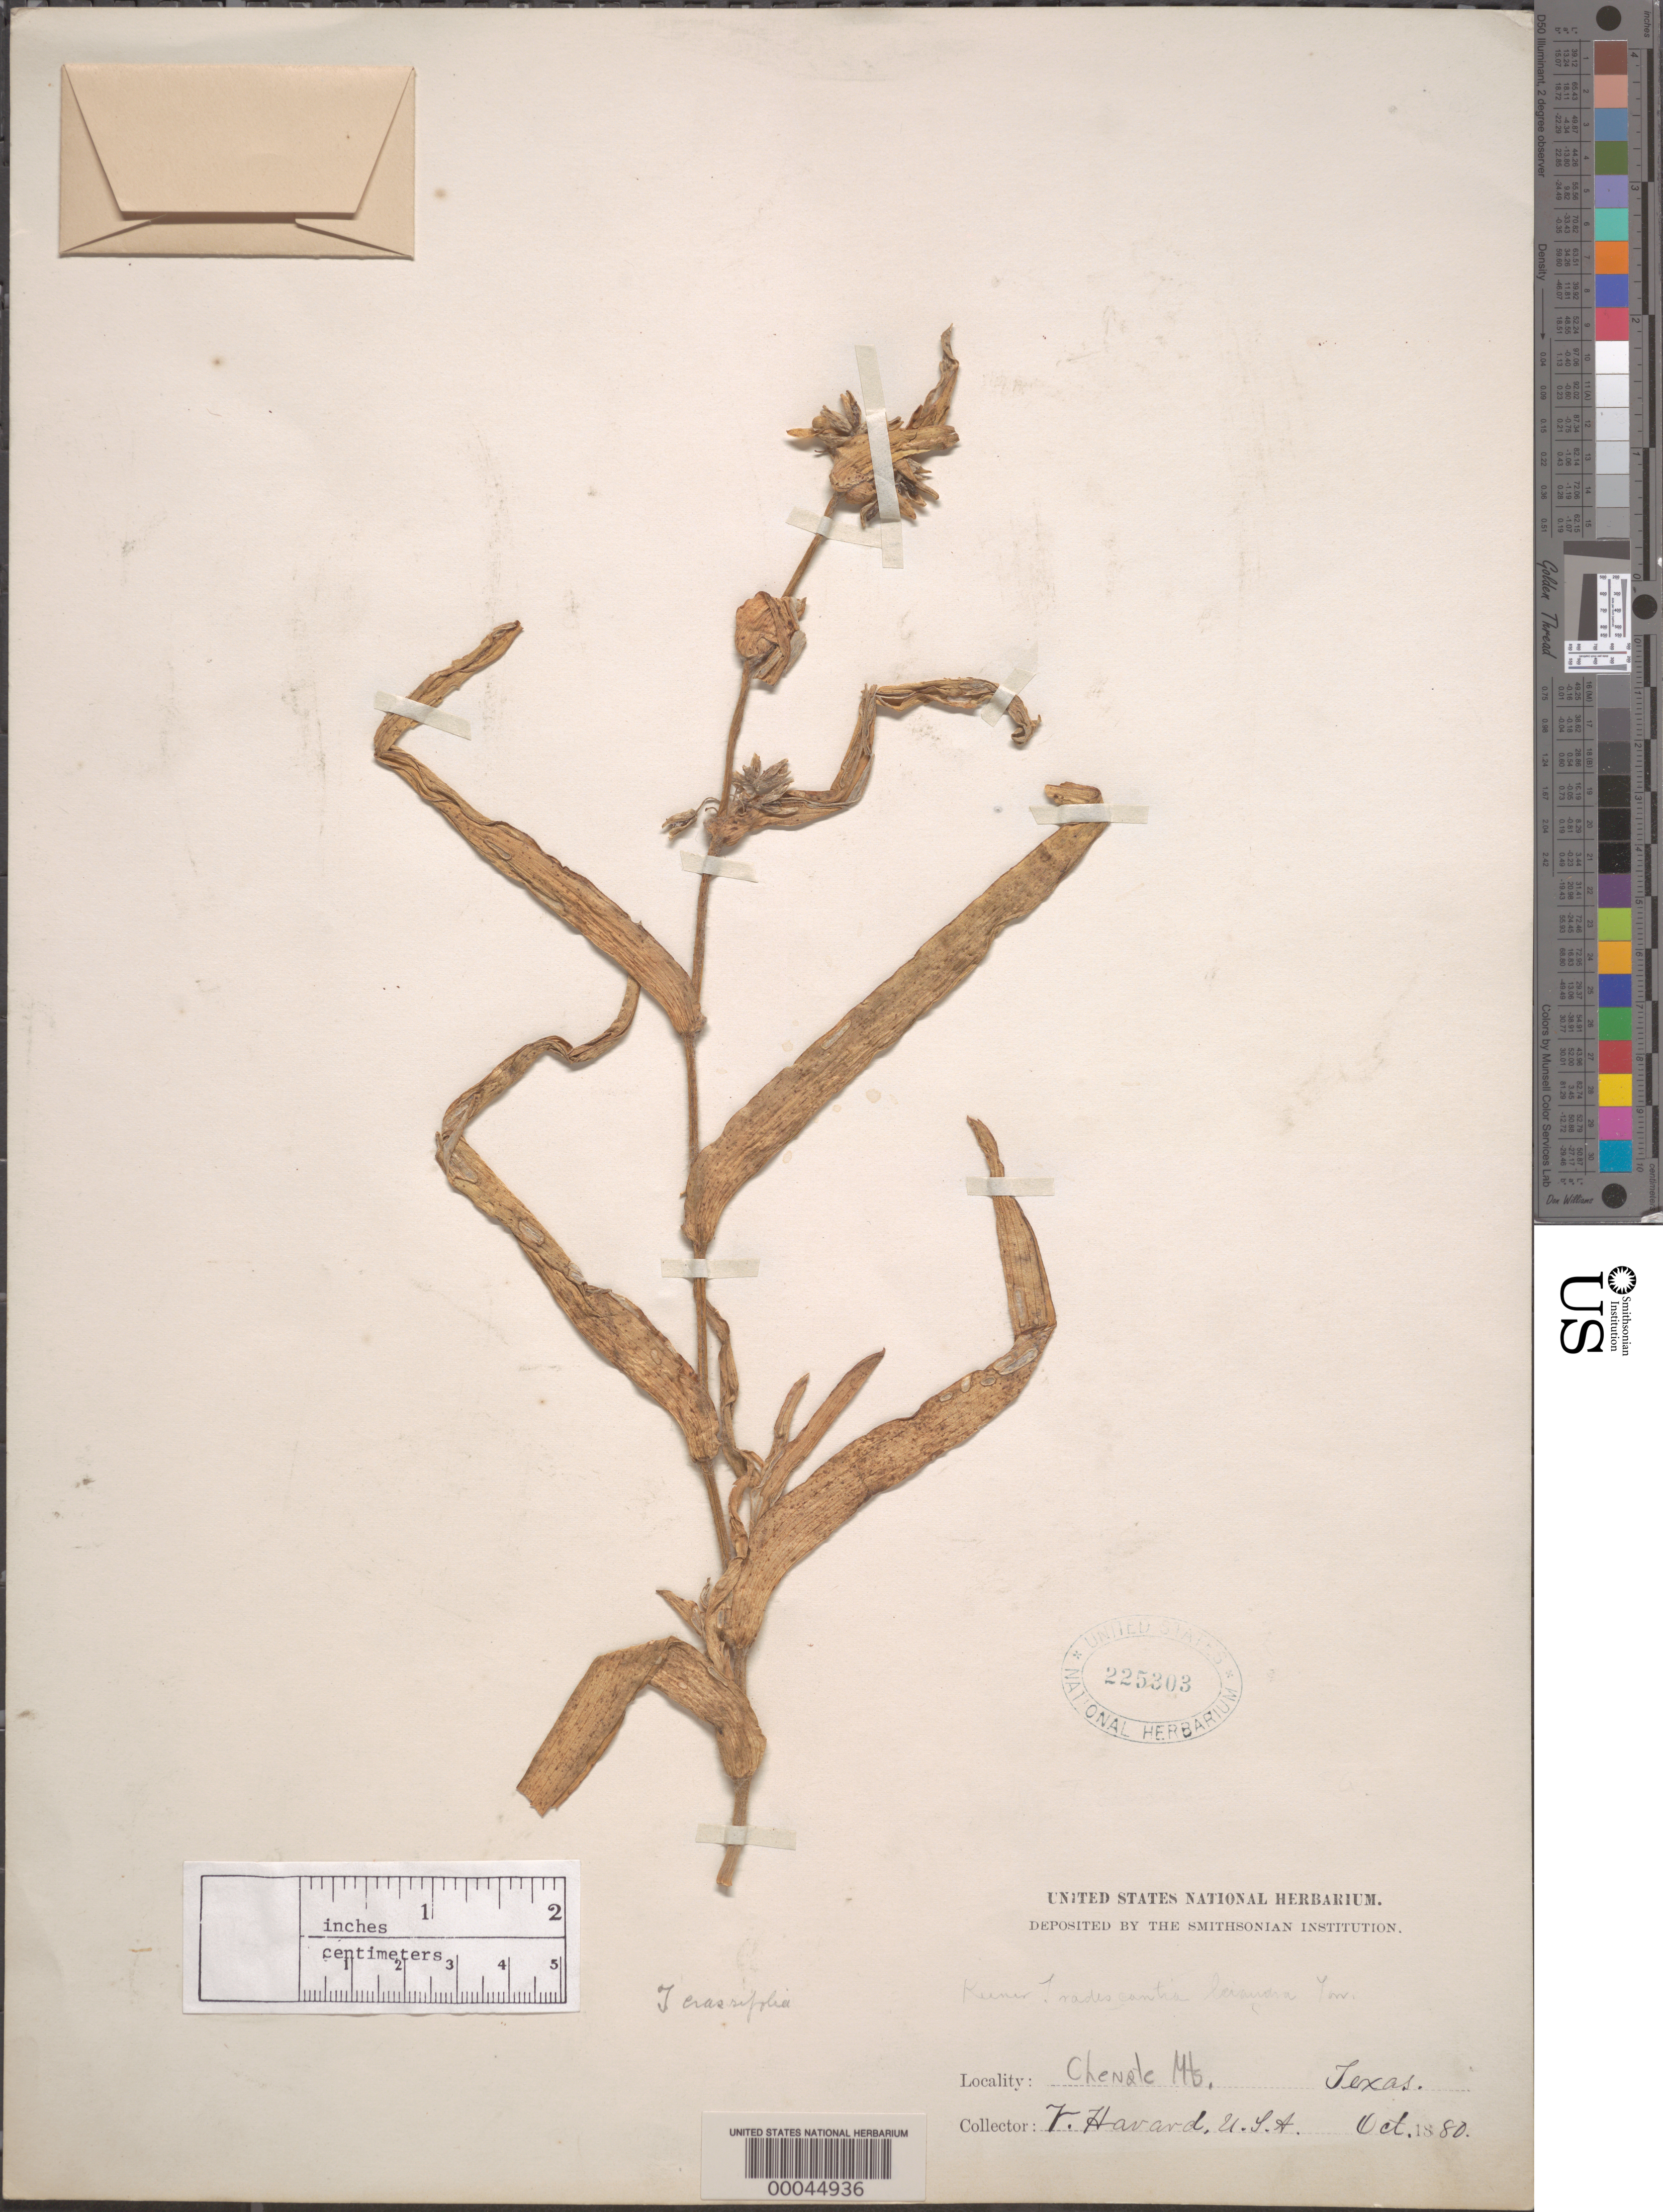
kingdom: Plantae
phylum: Tracheophyta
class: Liliopsida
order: Commelinales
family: Commelinaceae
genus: Tradescantia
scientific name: Tradescantia crassifolia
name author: Cav.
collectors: V. Havard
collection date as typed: Oct 1880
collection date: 1880-10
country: United States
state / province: Texas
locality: Chenote mts.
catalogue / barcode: US 225303